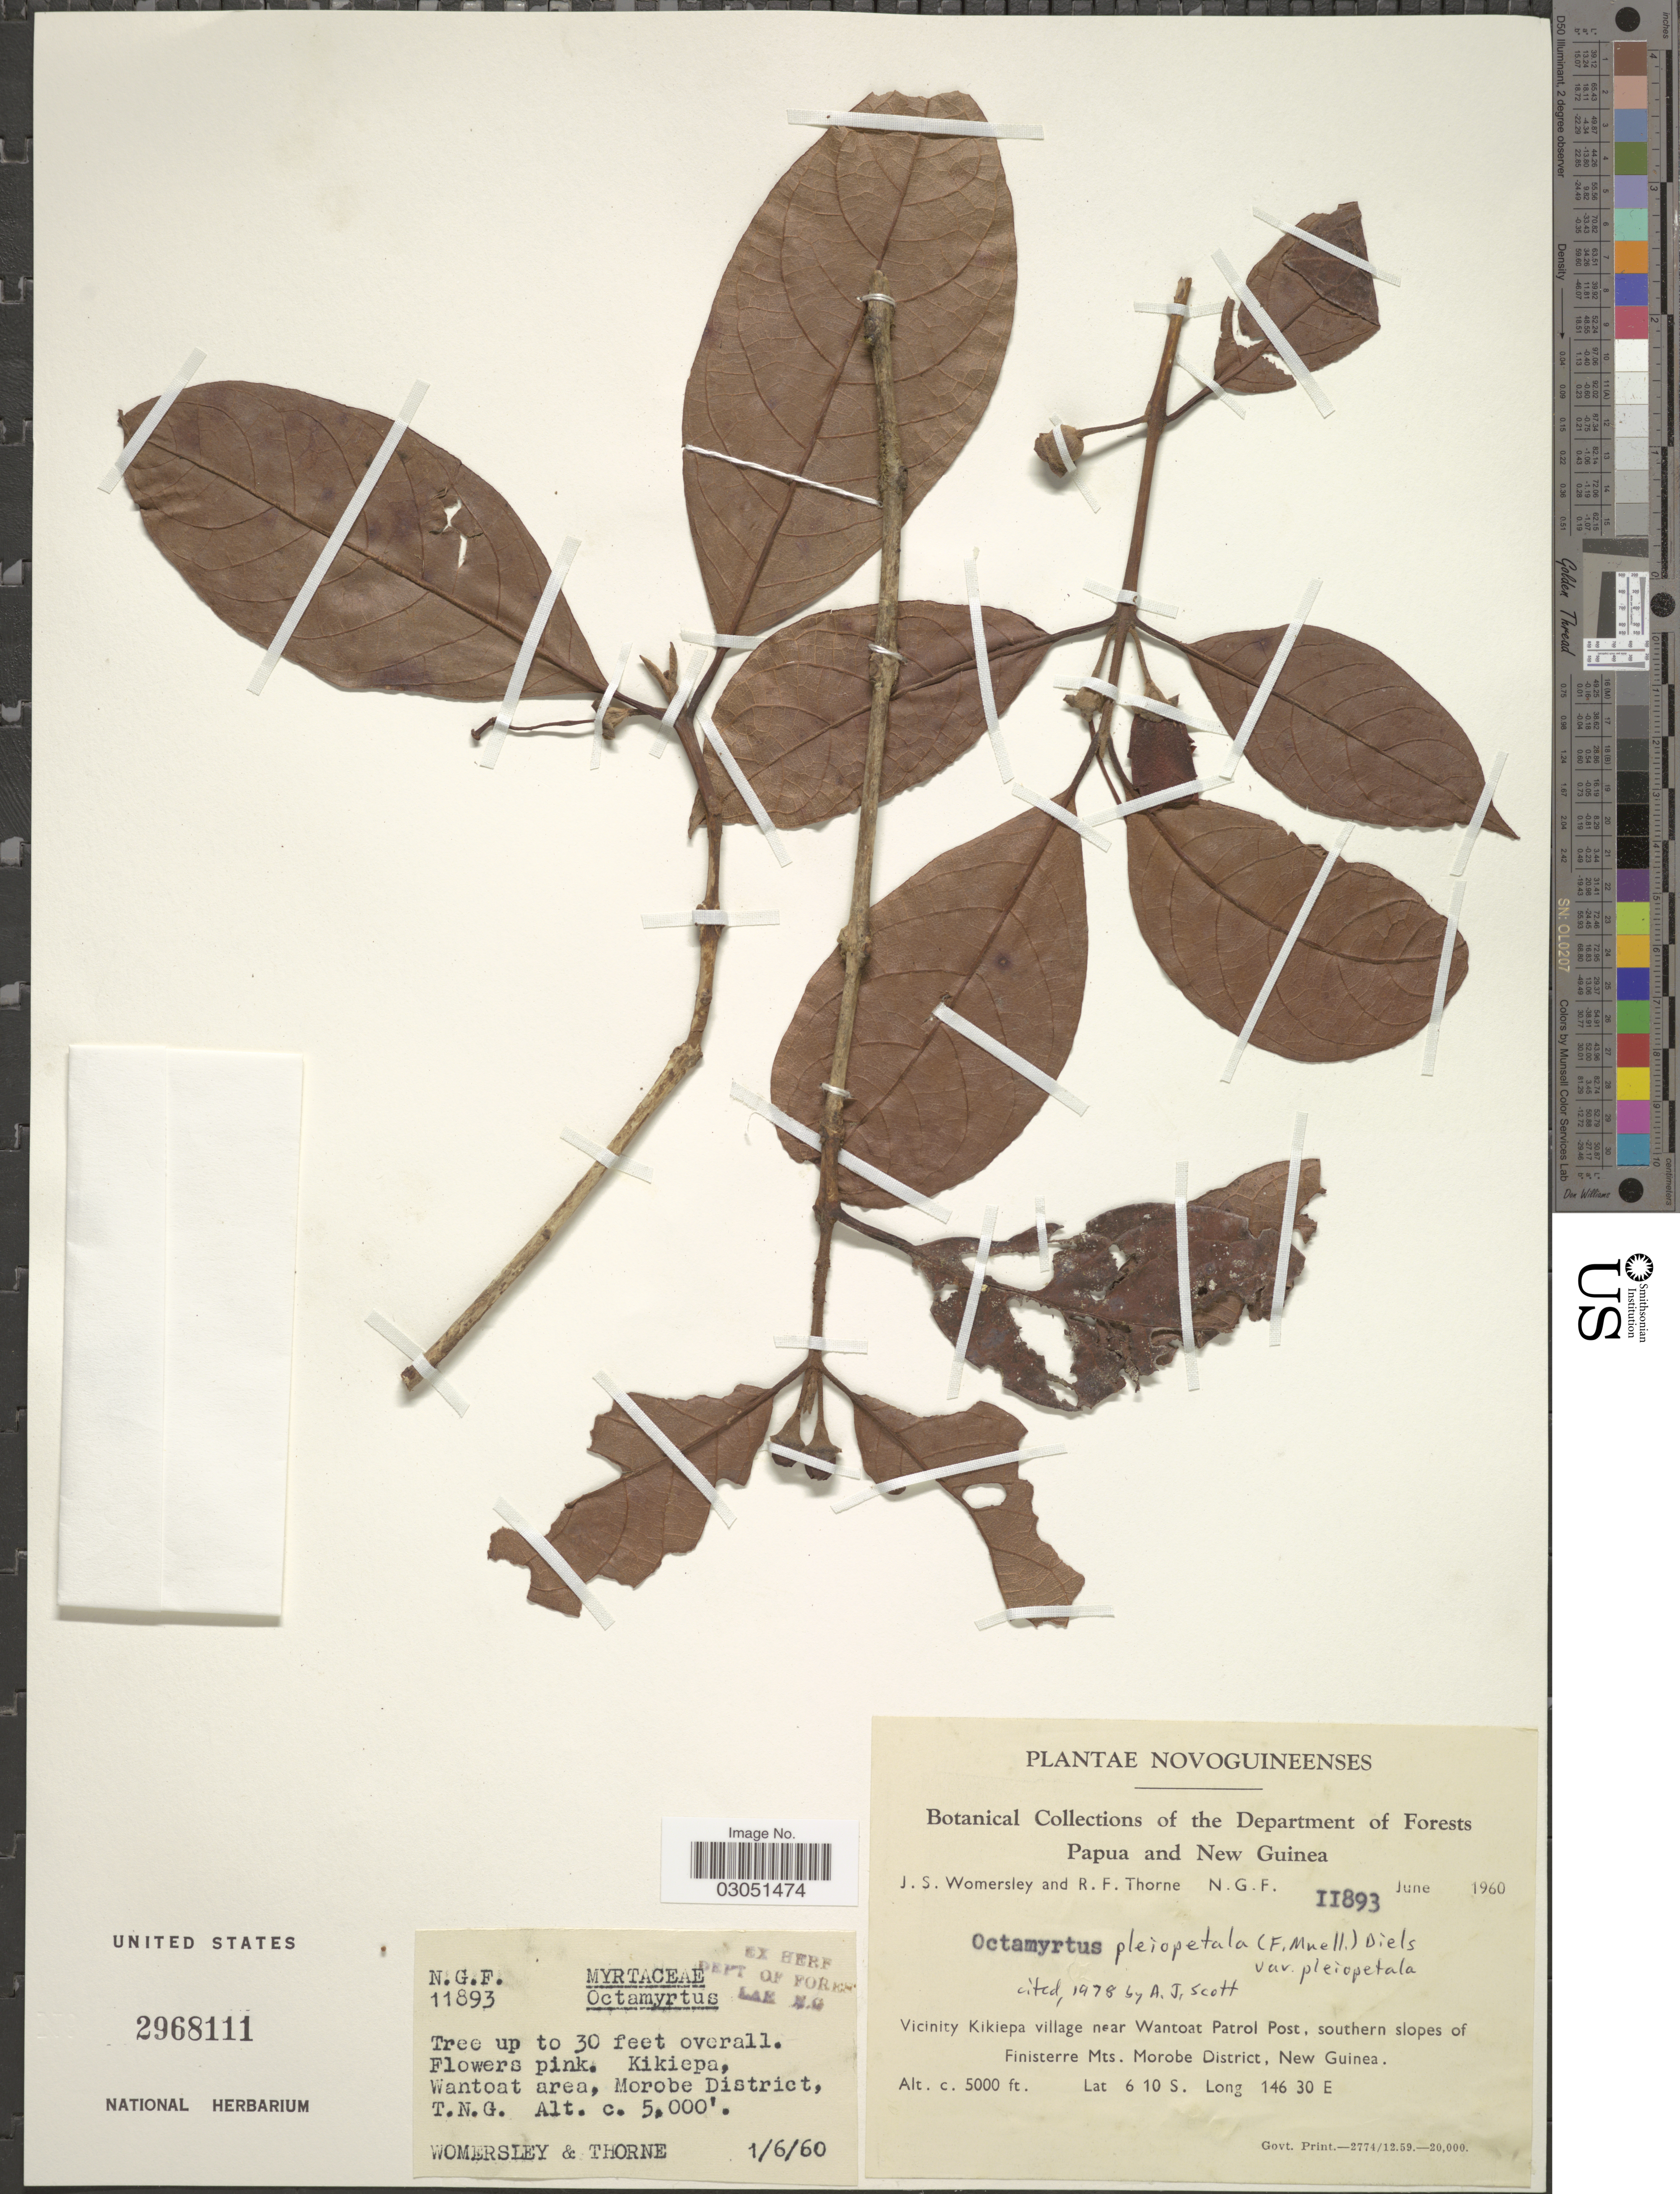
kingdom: Plantae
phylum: Tracheophyta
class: Magnoliopsida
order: Myrtales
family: Myrtaceae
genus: Octamyrtus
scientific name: Octamyrtus pleiopetala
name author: Diels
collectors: J. S. Womersley & R. Thorne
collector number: N.G.F.II893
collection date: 1960-06-01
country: Papua New Guinea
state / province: Morobe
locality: Vicinity of Kikiepa village near Wantoat Patrol Post, southern slopes of Finisterre Mts. Morobe District, New Guinea.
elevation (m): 1524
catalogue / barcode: US 2968111